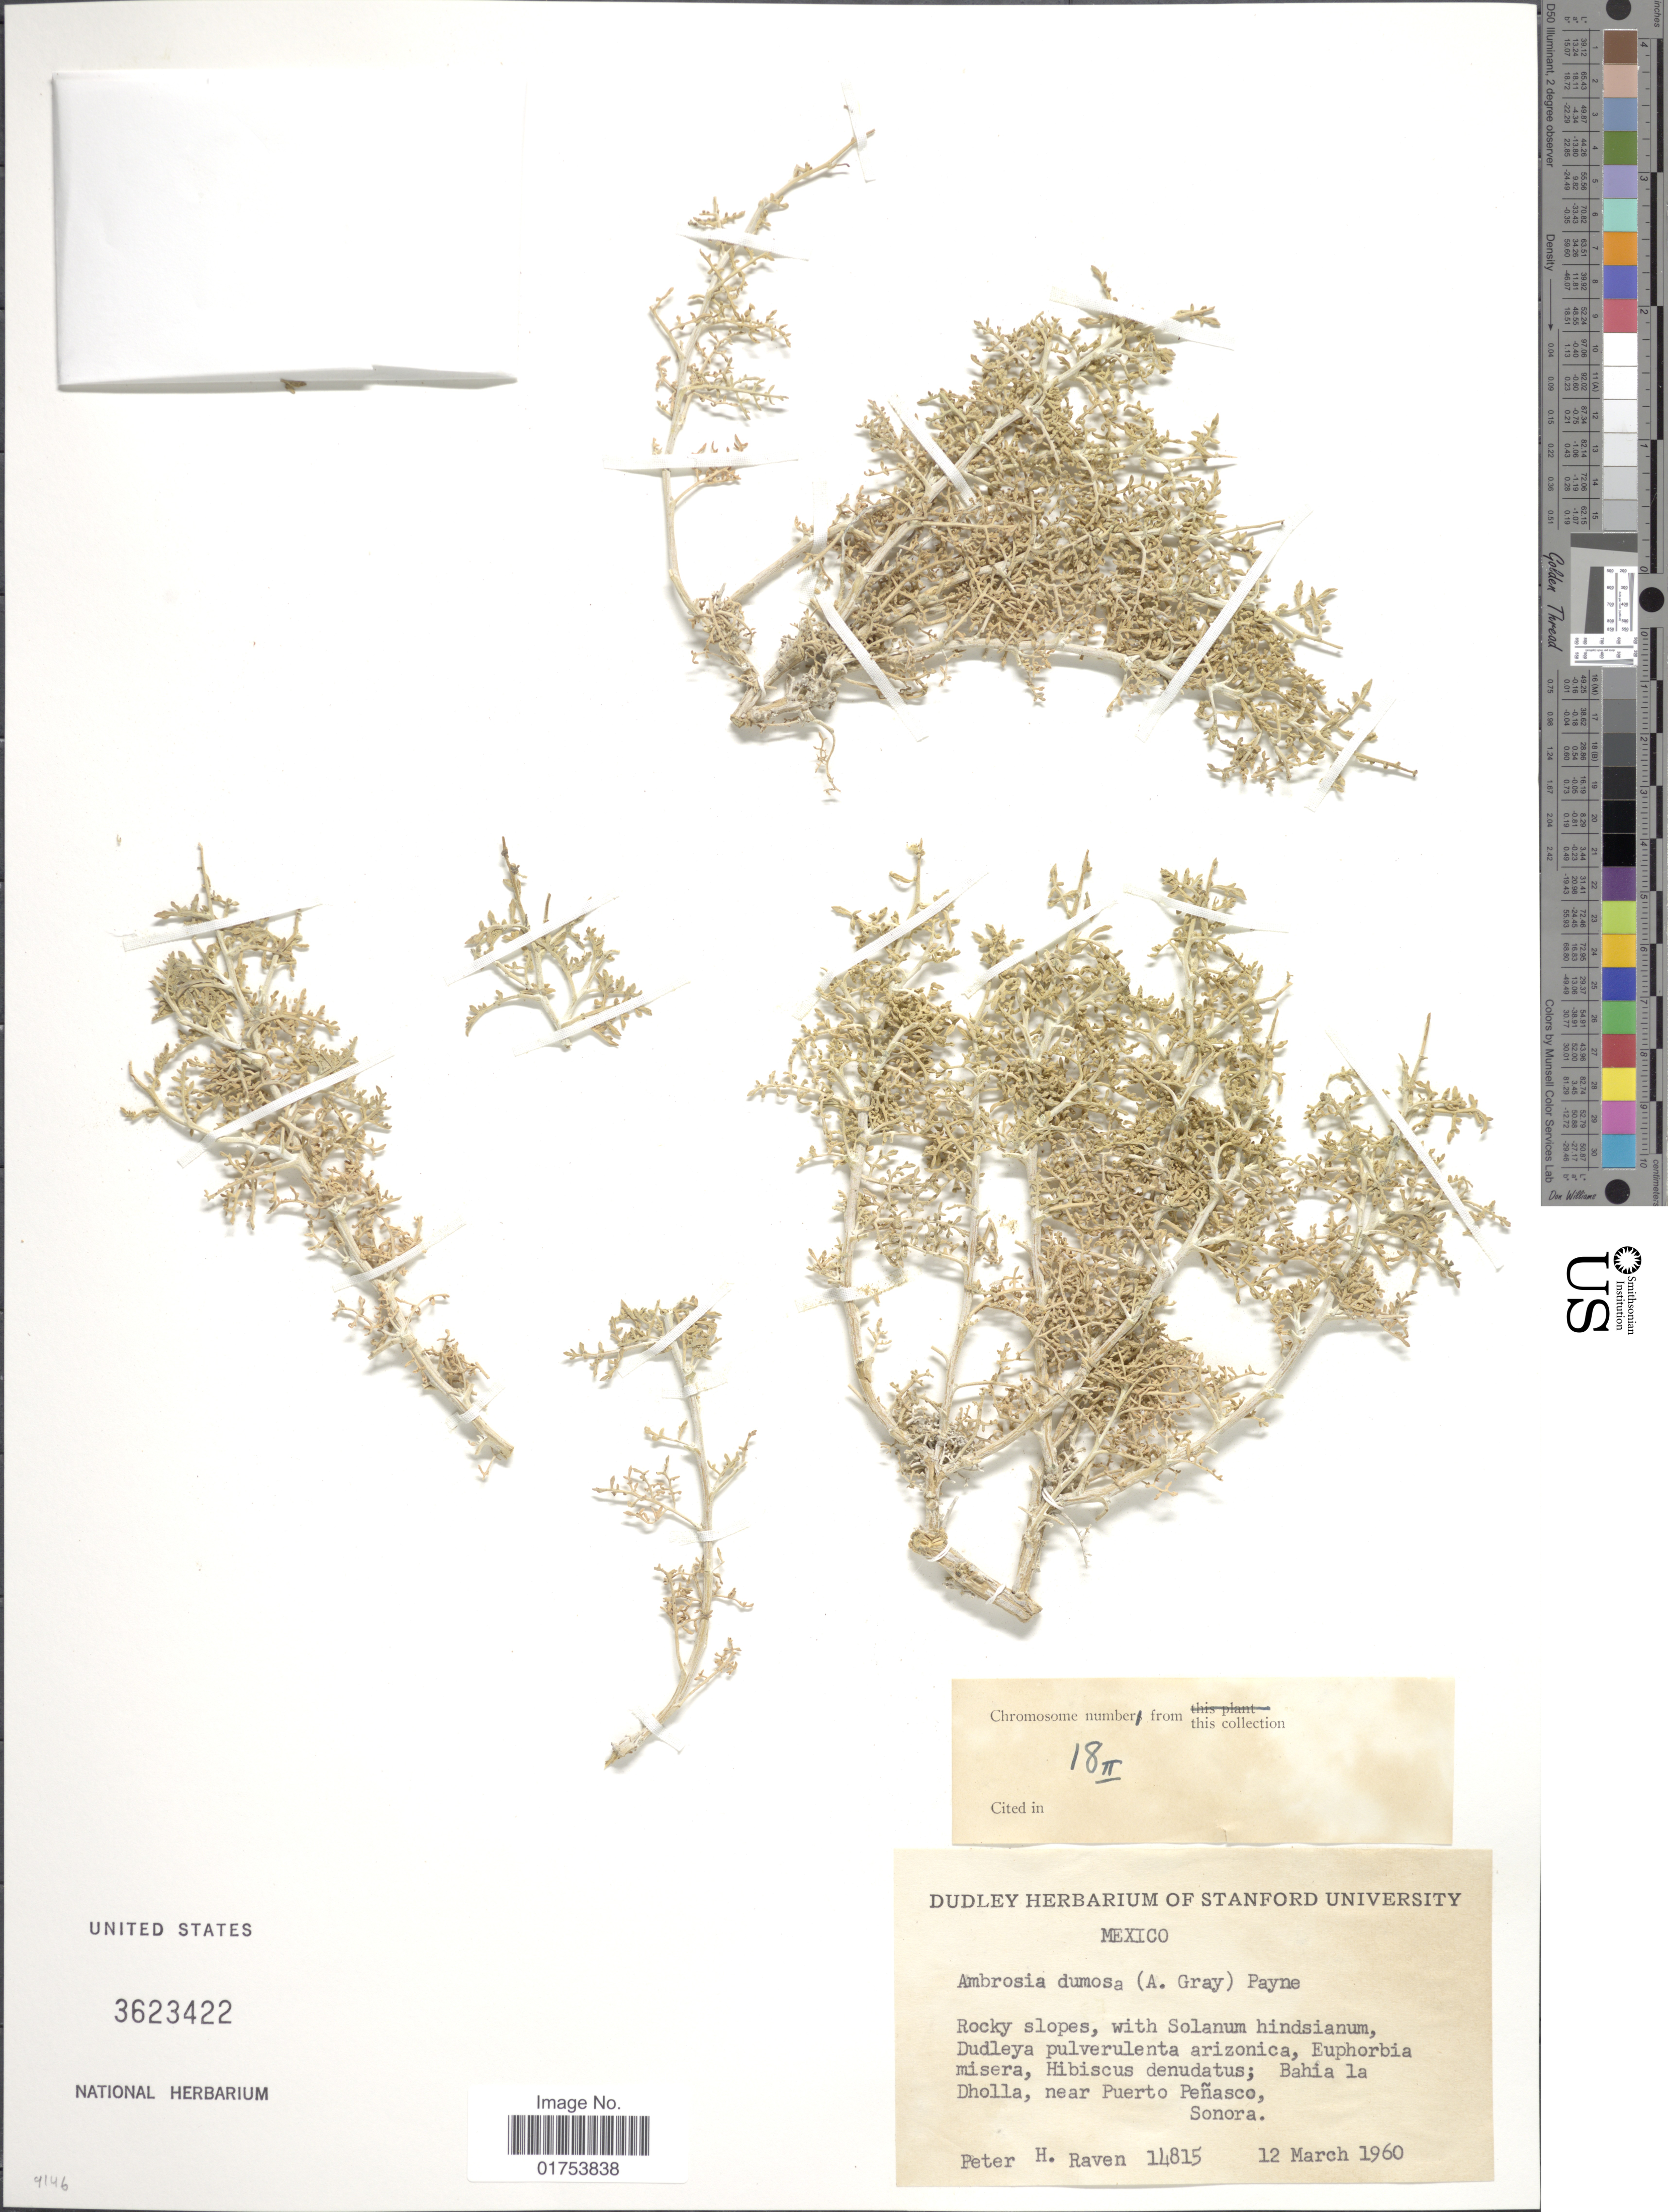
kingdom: Plantae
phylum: Tracheophyta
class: Magnoliopsida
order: Asterales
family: Asteraceae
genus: Ambrosia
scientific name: Ambrosia dumosa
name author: (A. Gray) W.W.Payne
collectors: P. Raven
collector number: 14815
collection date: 1960-03-12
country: Mexico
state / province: Sonora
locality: Bahia la Dholla, near Puerto Penasco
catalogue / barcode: US 3623422